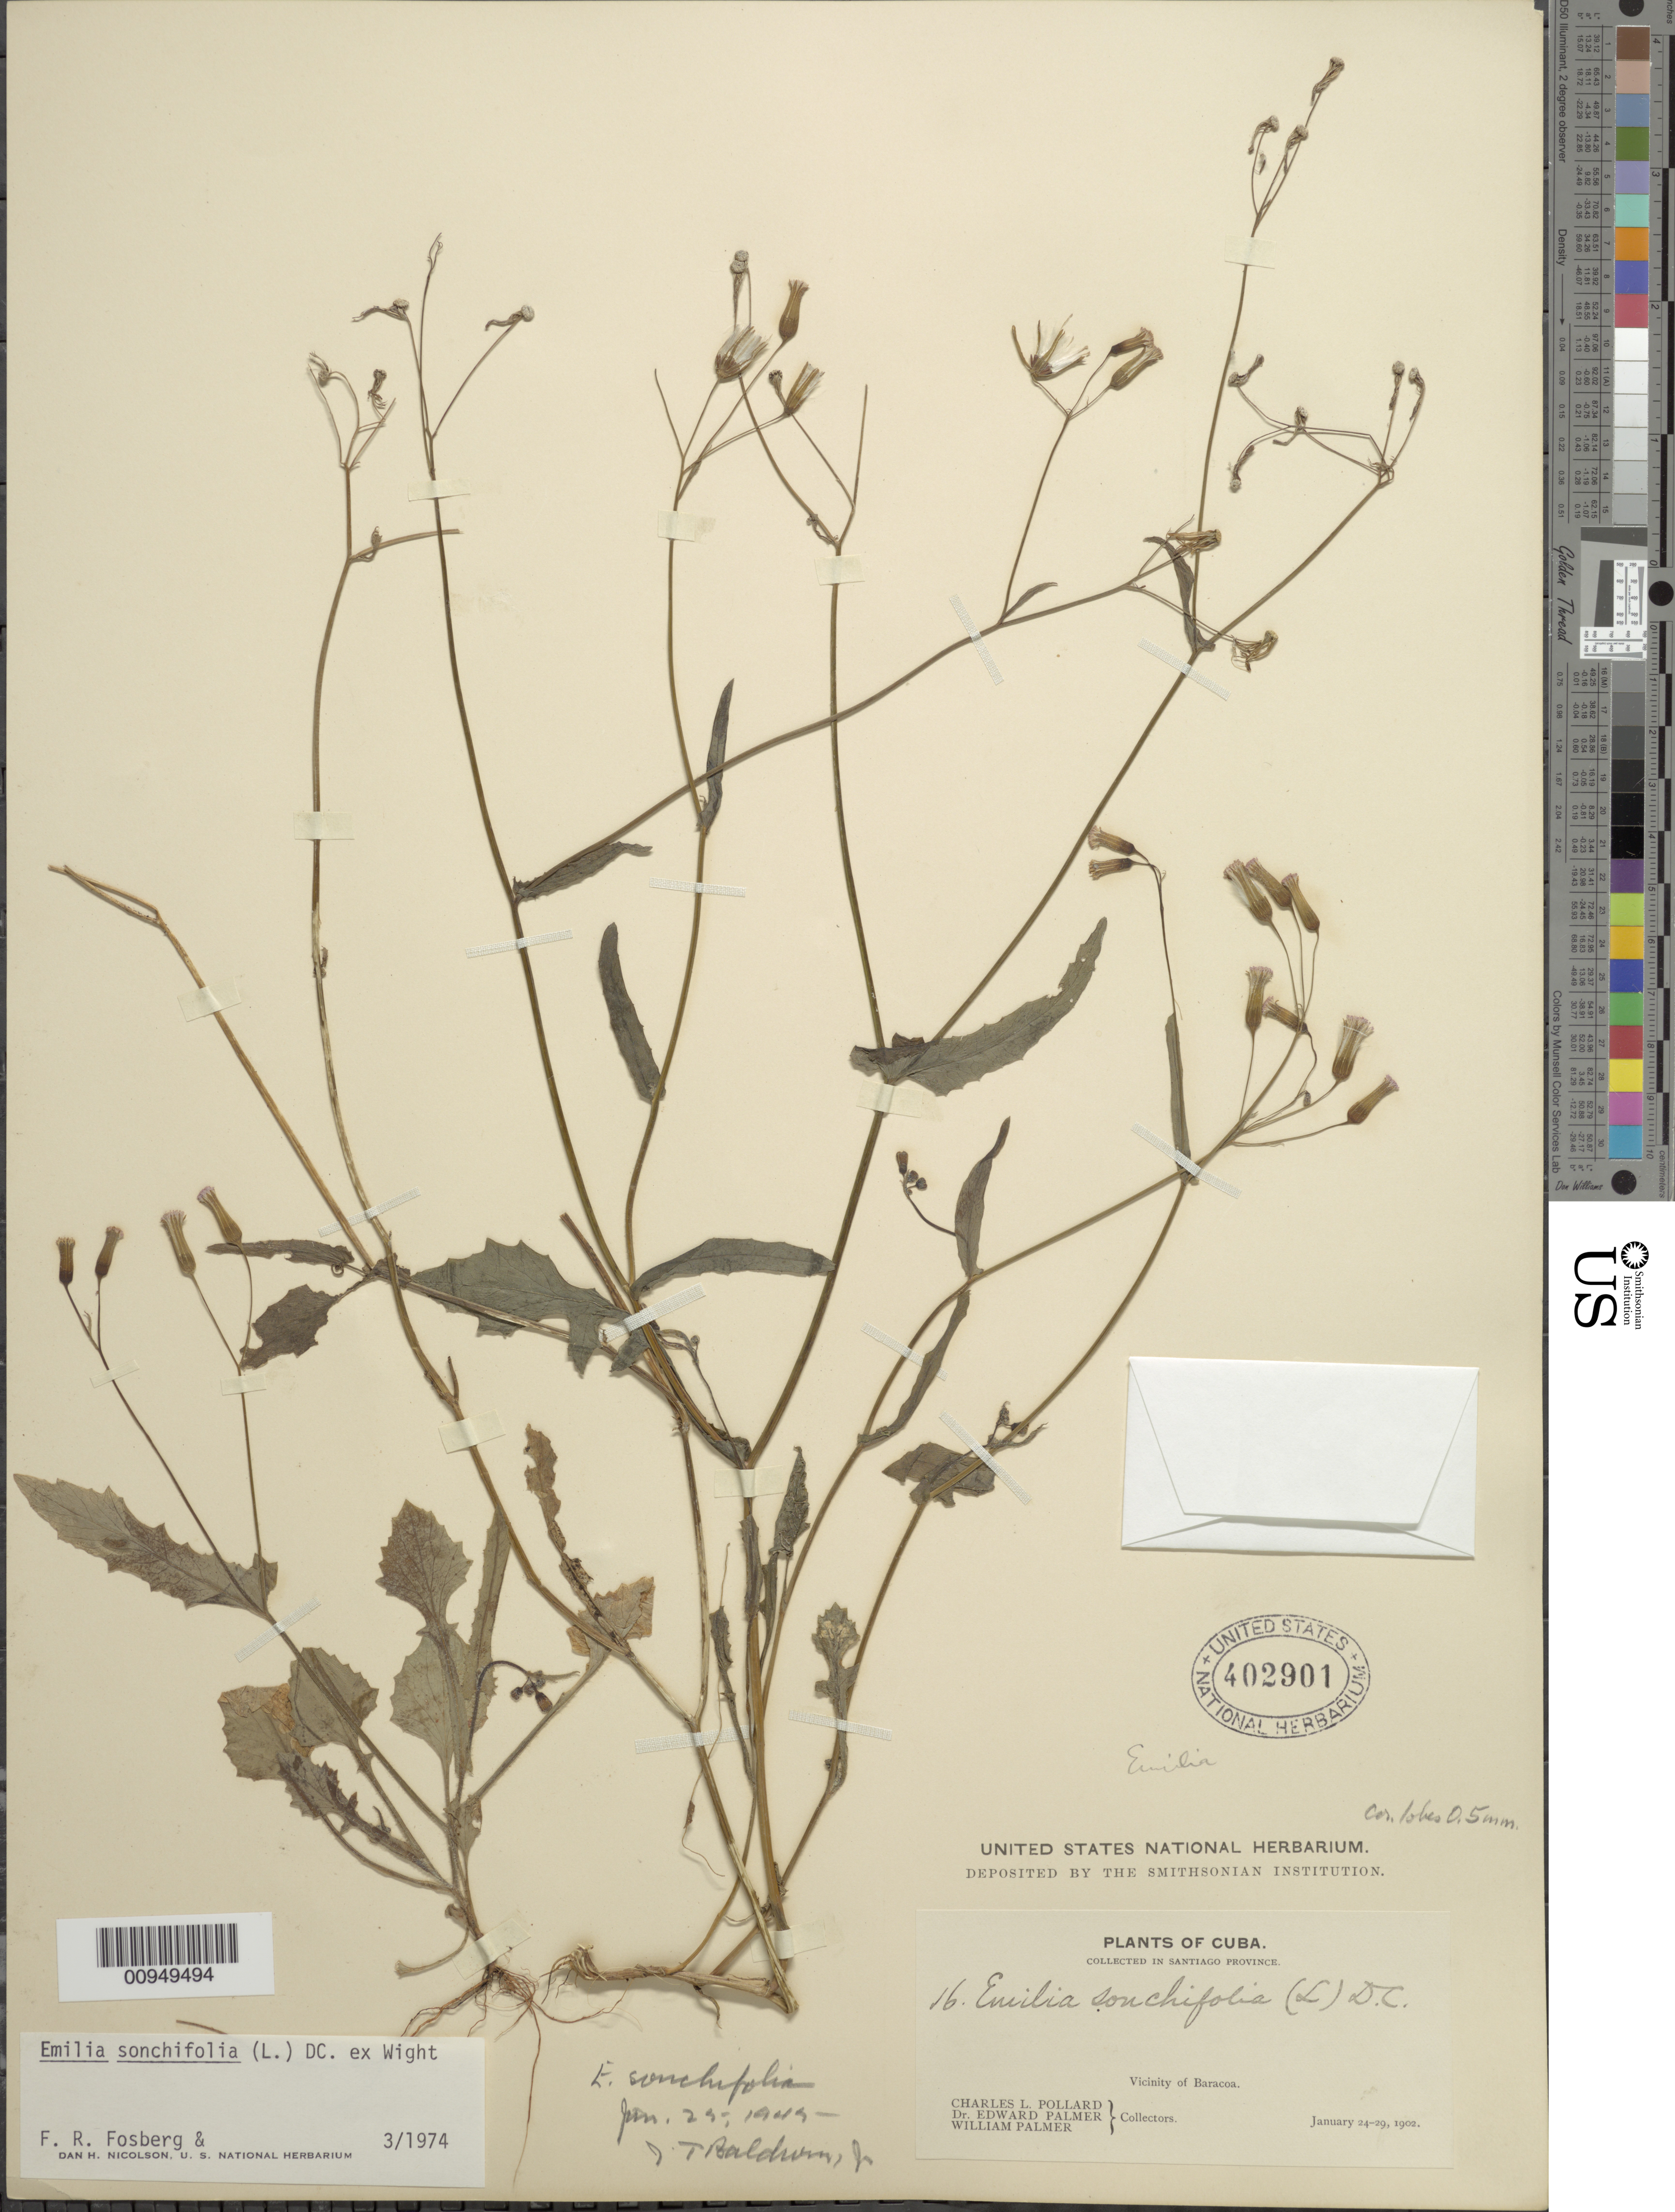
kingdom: Plantae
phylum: Tracheophyta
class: Magnoliopsida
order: Asterales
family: Asteraceae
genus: Emilia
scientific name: Emilia sonchifolia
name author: (L.) DC.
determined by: Fosberg, F. R.; Nicolson, D. H.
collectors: C. L. Pollard, E. Palmer & W. Palmer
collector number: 16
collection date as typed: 24 Jan 1902 to 29 Jan 1902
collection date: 1902-01-24/1902-01-29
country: Cuba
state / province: Santiago de Cuba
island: Cuba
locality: Vicinity of Baracoa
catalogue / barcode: US 402901